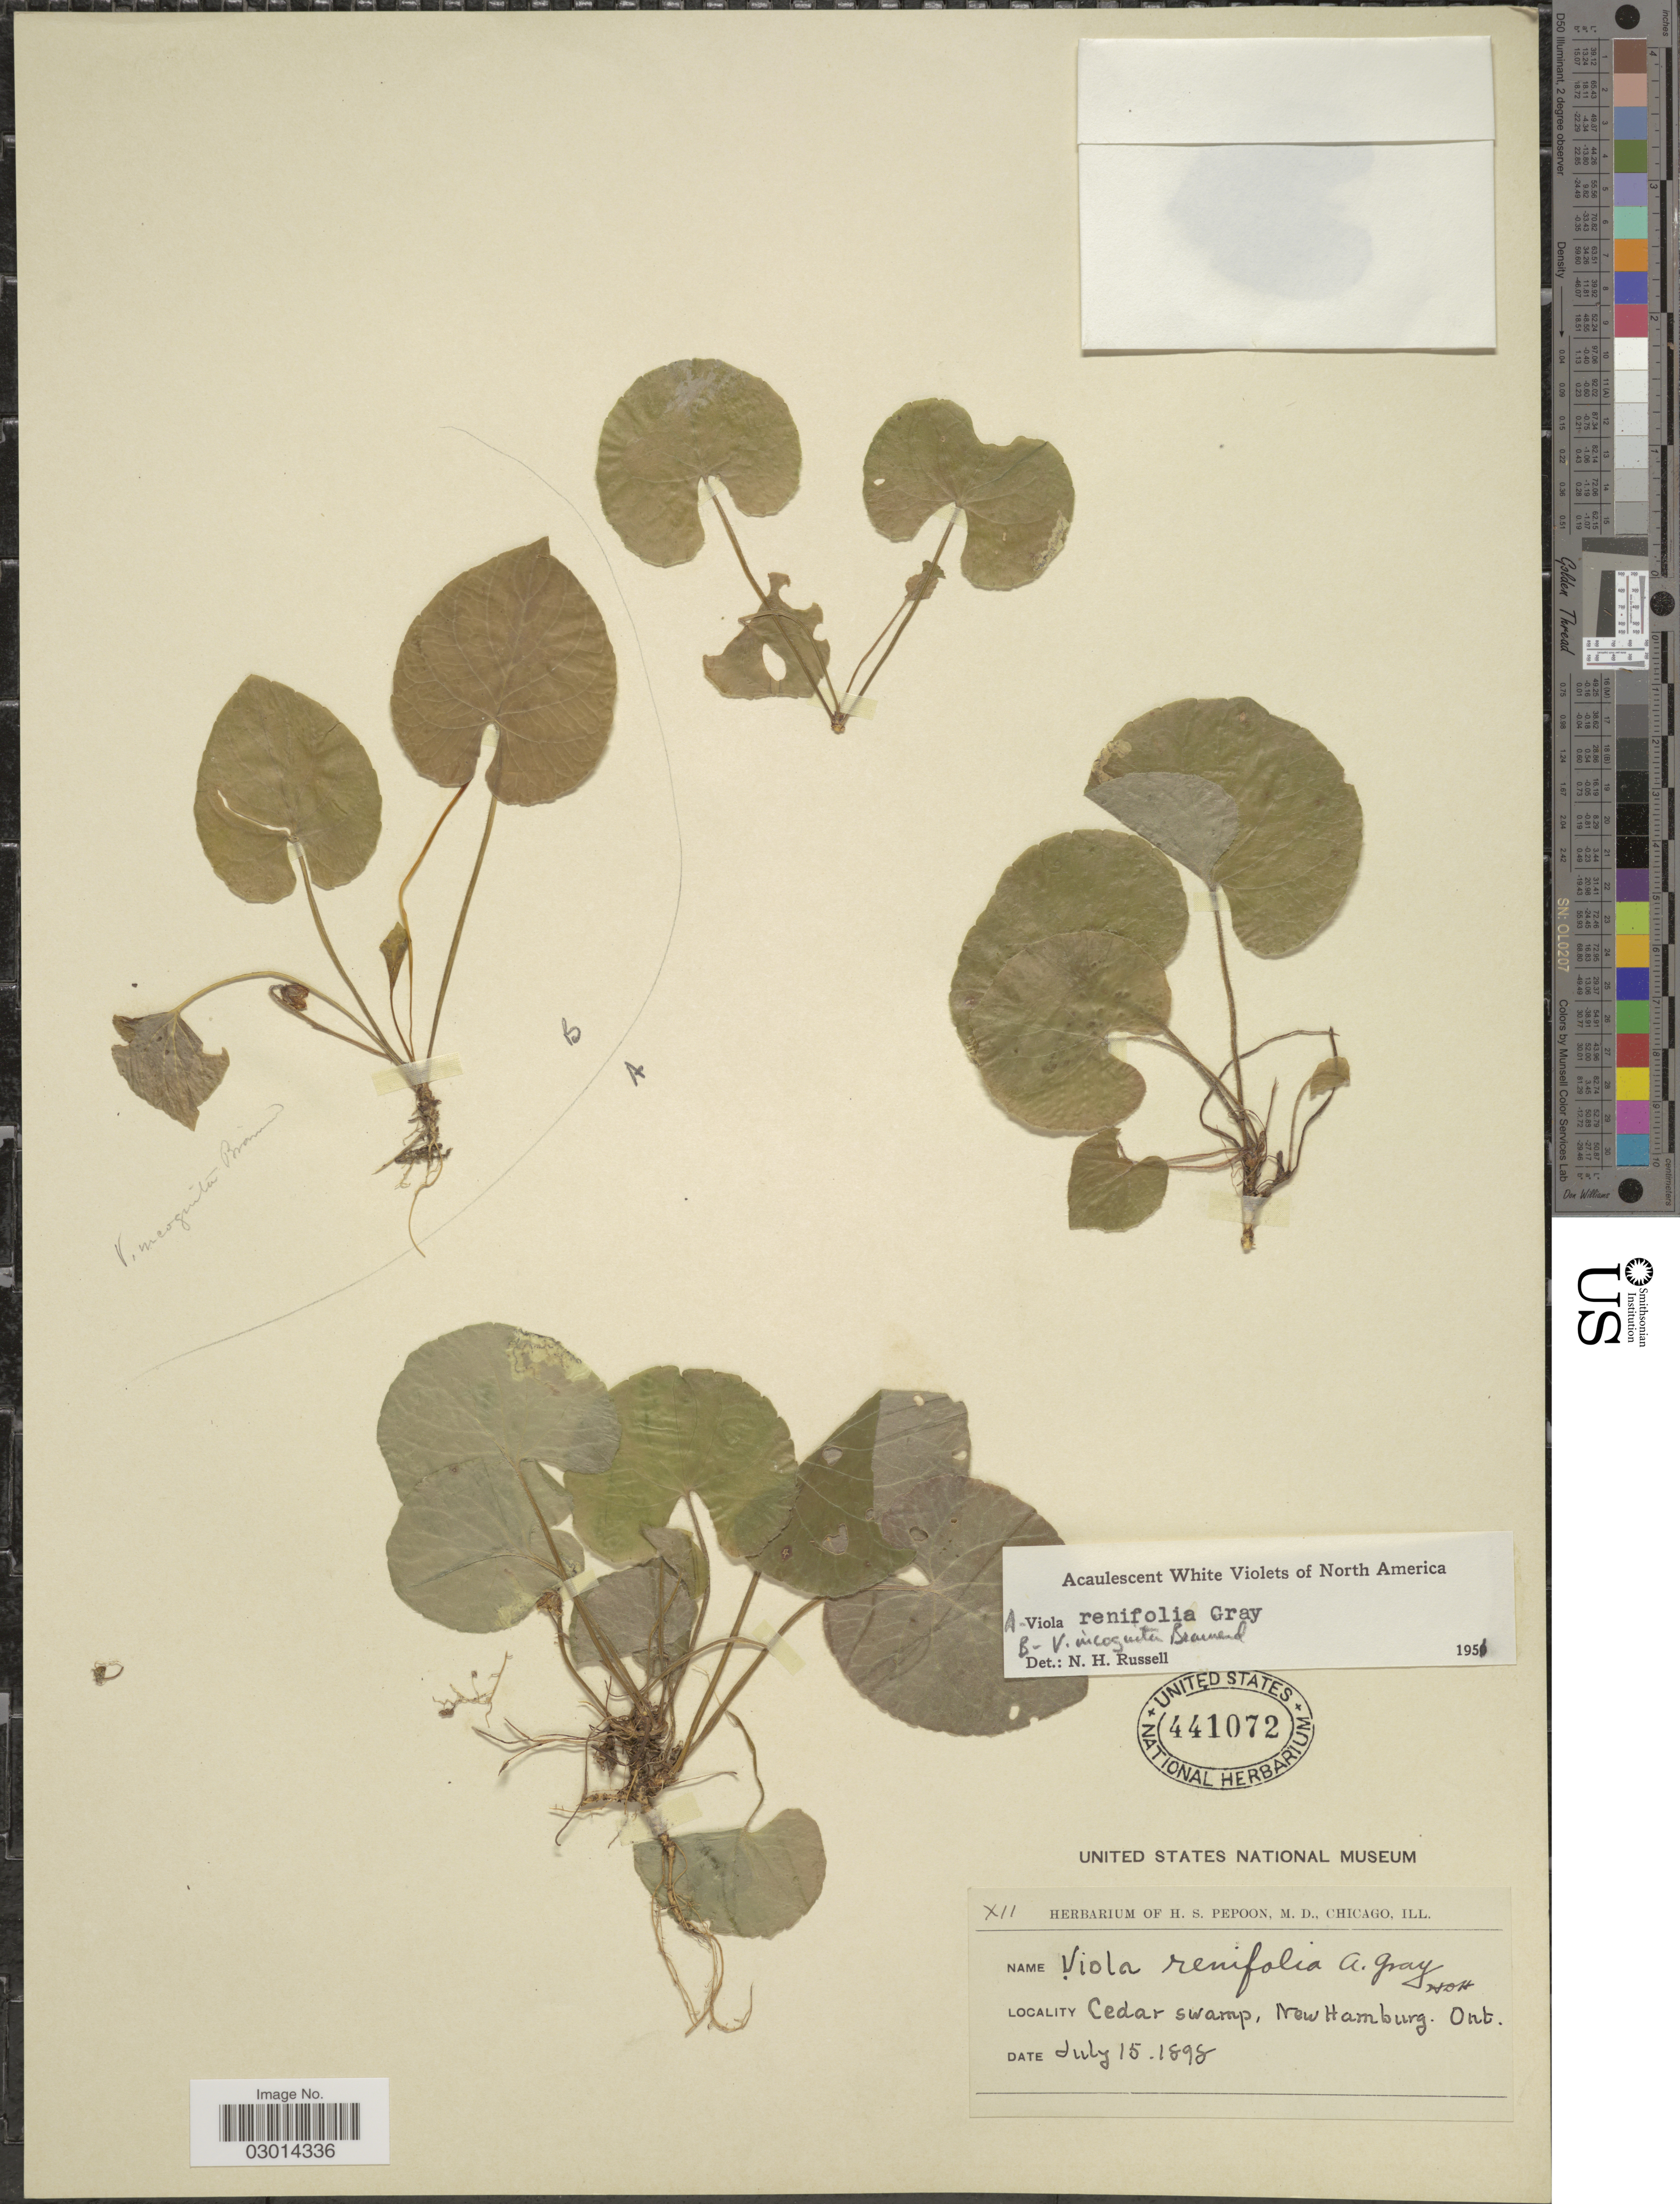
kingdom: Plantae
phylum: Tracheophyta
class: Magnoliopsida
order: Malpighiales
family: Violaceae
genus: Viola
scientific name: Viola renifolia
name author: A. Gray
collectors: ex herb. H. S. Pepoon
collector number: XII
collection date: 1898-07-15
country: Canada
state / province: Ontario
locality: Cedar swamp, New Hamburg. Ont.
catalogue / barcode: US 441072